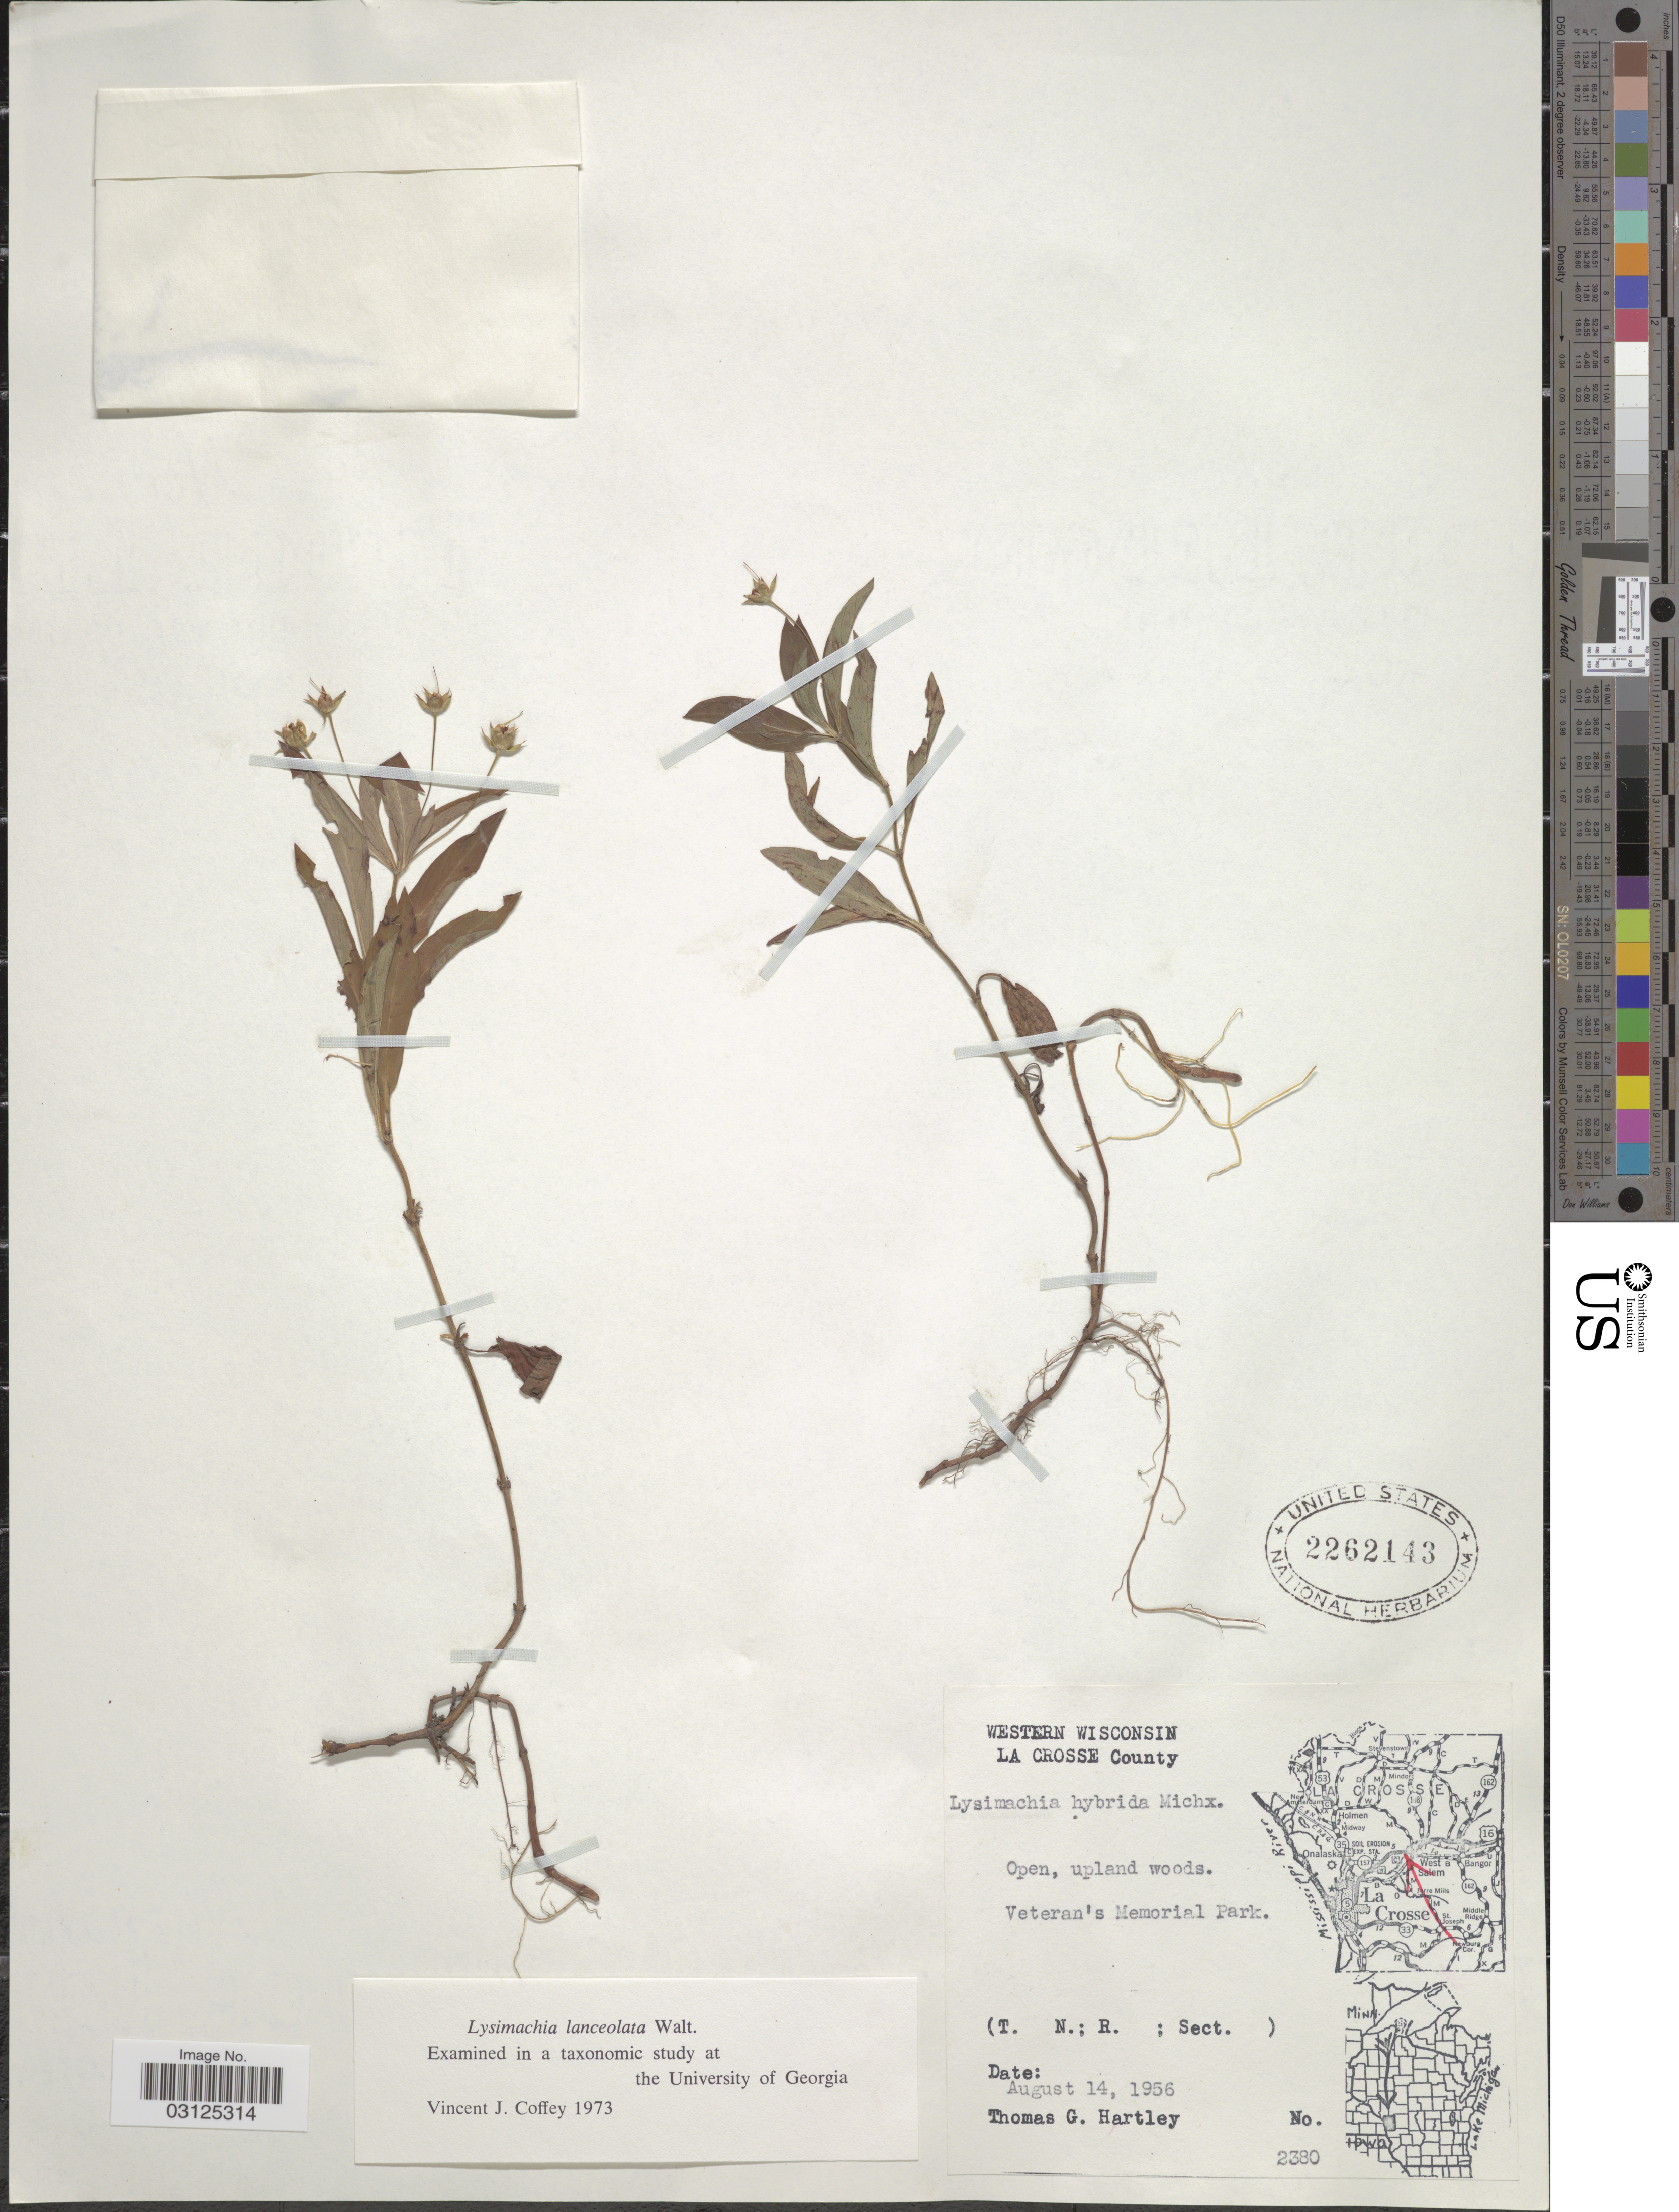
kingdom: Plantae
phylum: Tracheophyta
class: Magnoliopsida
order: Ericales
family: Primulaceae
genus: Steironema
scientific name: Steironema lanceolatum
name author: (Walter) A. Gray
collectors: T. G. Hartley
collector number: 2380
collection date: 1956-08-14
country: United States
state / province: Wisconsin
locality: Western Wisconsin, La Crosse County. Veteran's Memorial Park.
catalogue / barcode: US 2262143